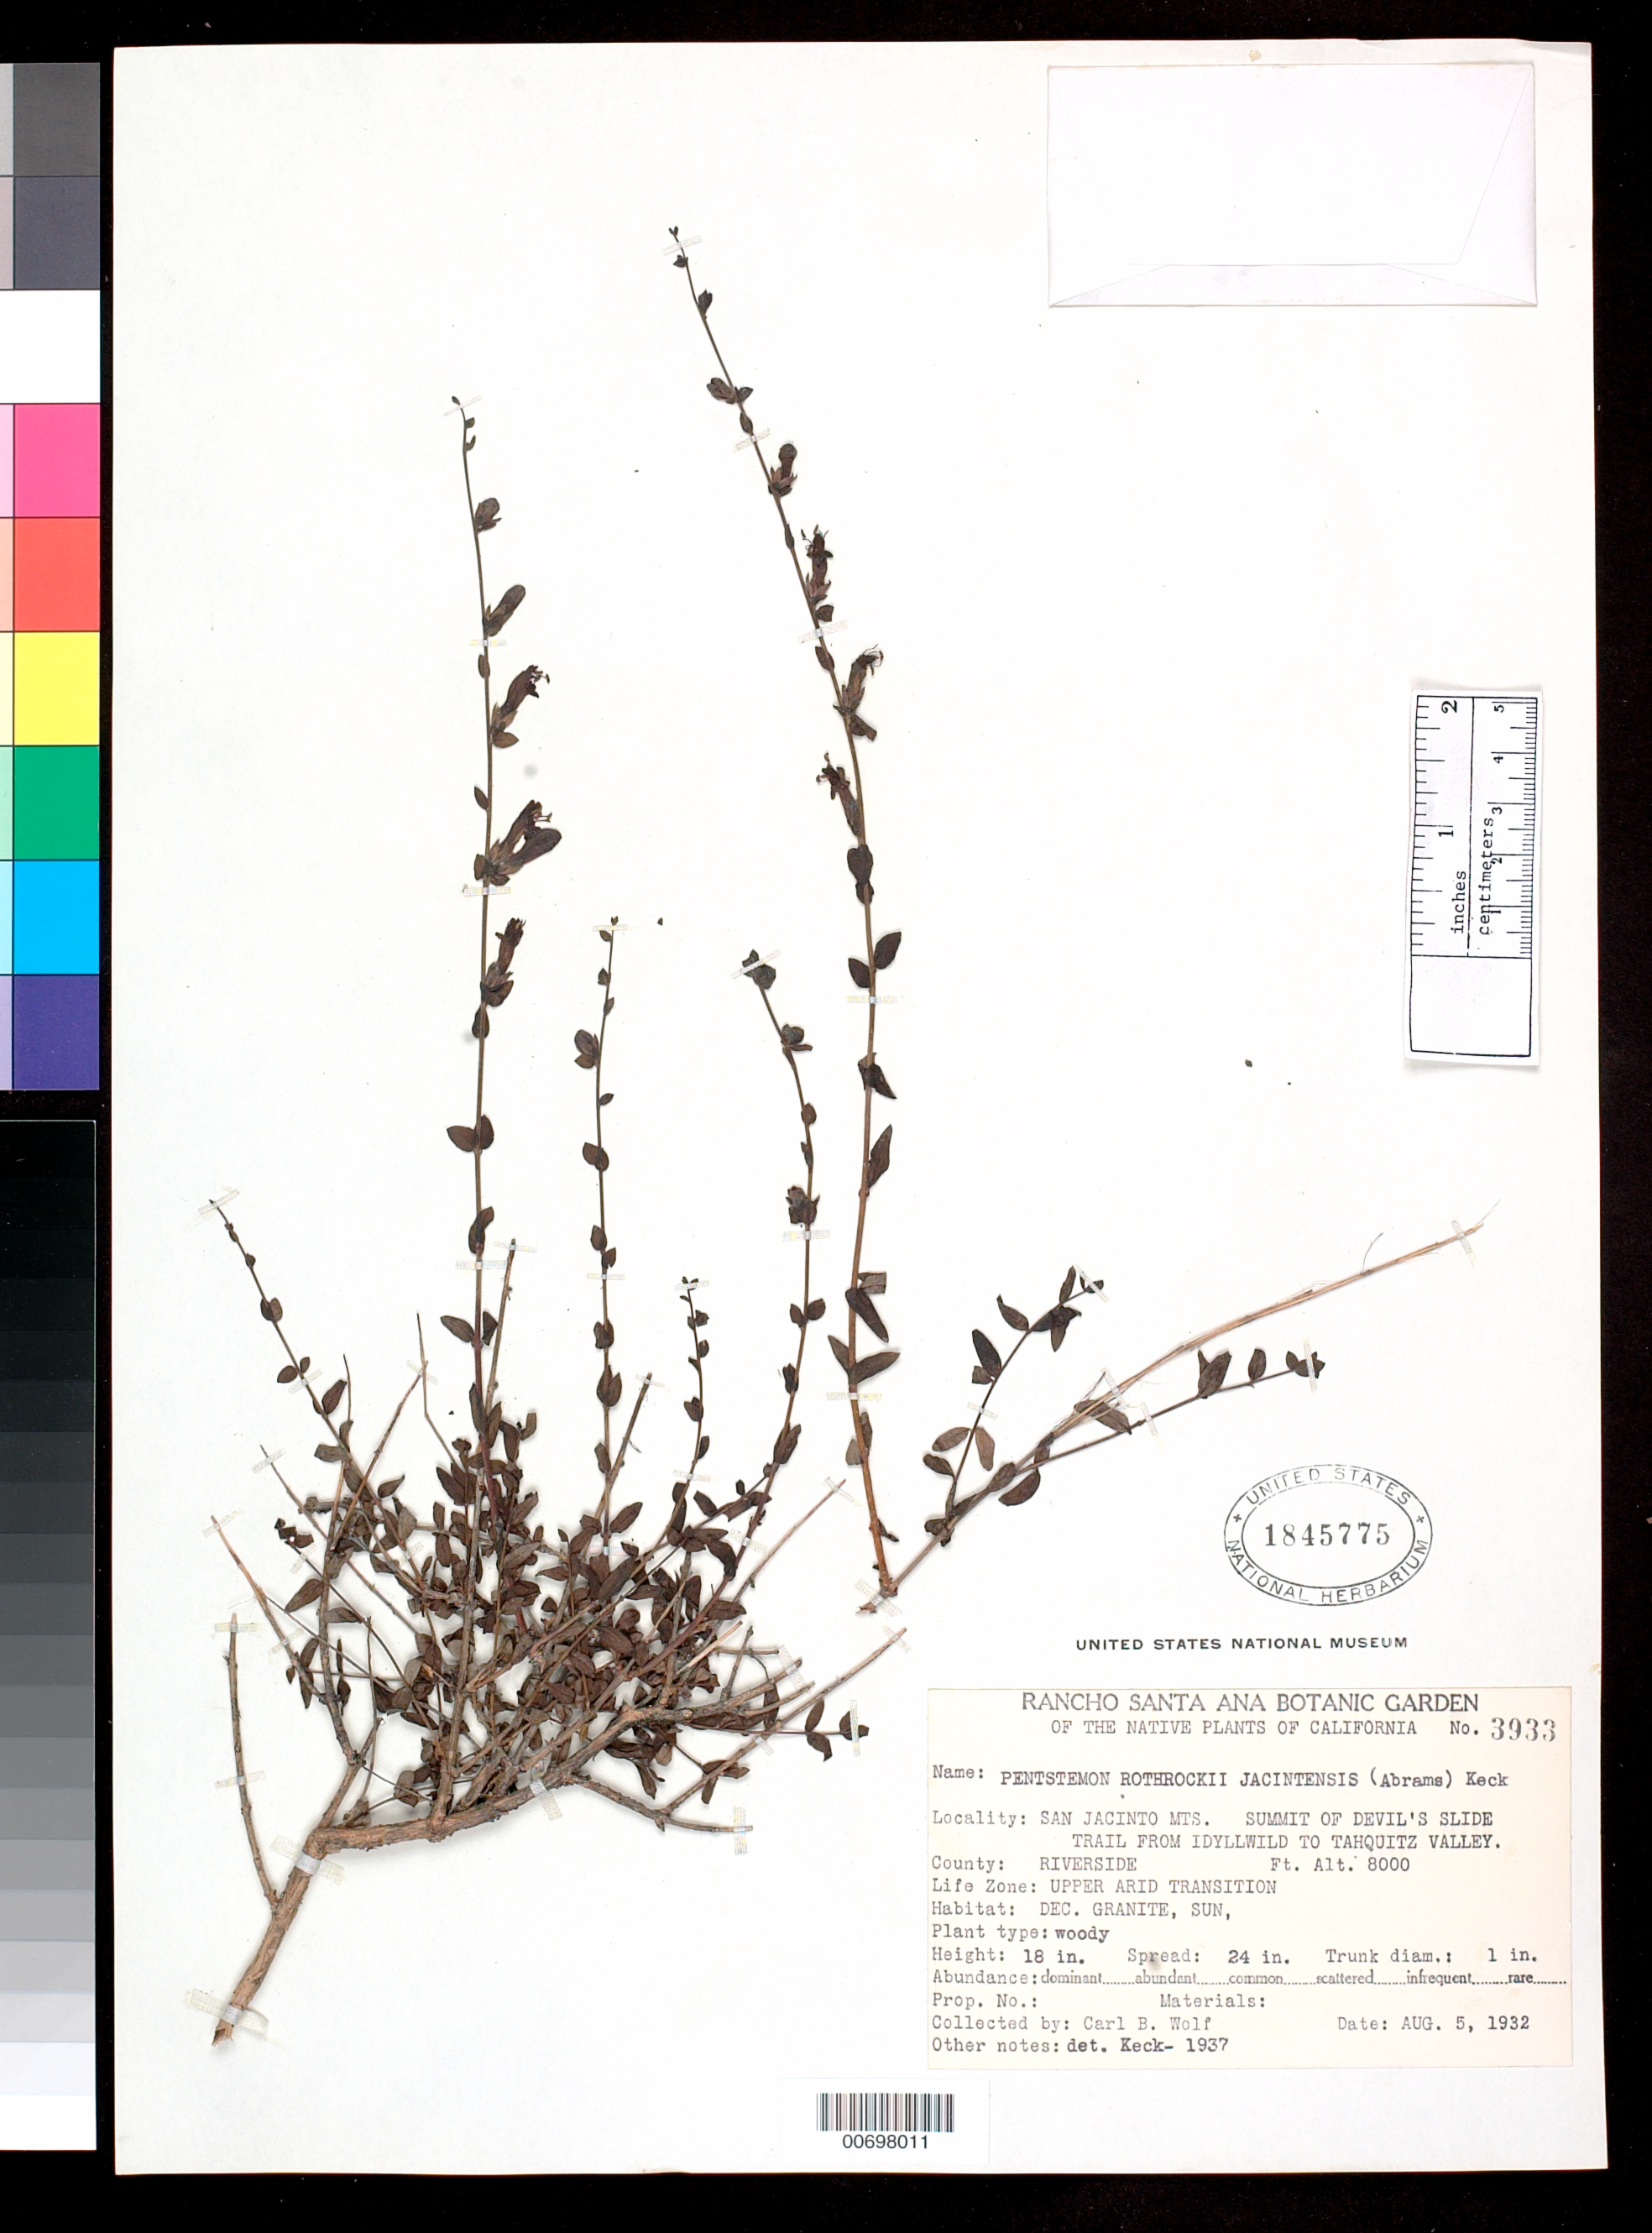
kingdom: Plantae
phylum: Tracheophyta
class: Magnoliopsida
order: Lamiales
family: Plantaginaceae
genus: Penstemon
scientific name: Penstemon rothrockii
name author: A. Gray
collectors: C. B. Wolf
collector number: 3933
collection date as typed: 05 Aug 1932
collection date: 1932-08-05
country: United States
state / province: California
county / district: Riverside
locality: San Jacinto Mts. Summit of Devil's Slide Trail from Idyllwild to Tahquitz Valley.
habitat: Upper Arid Transition. Dec. granite, sun.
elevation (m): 2438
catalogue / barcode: US 1845775